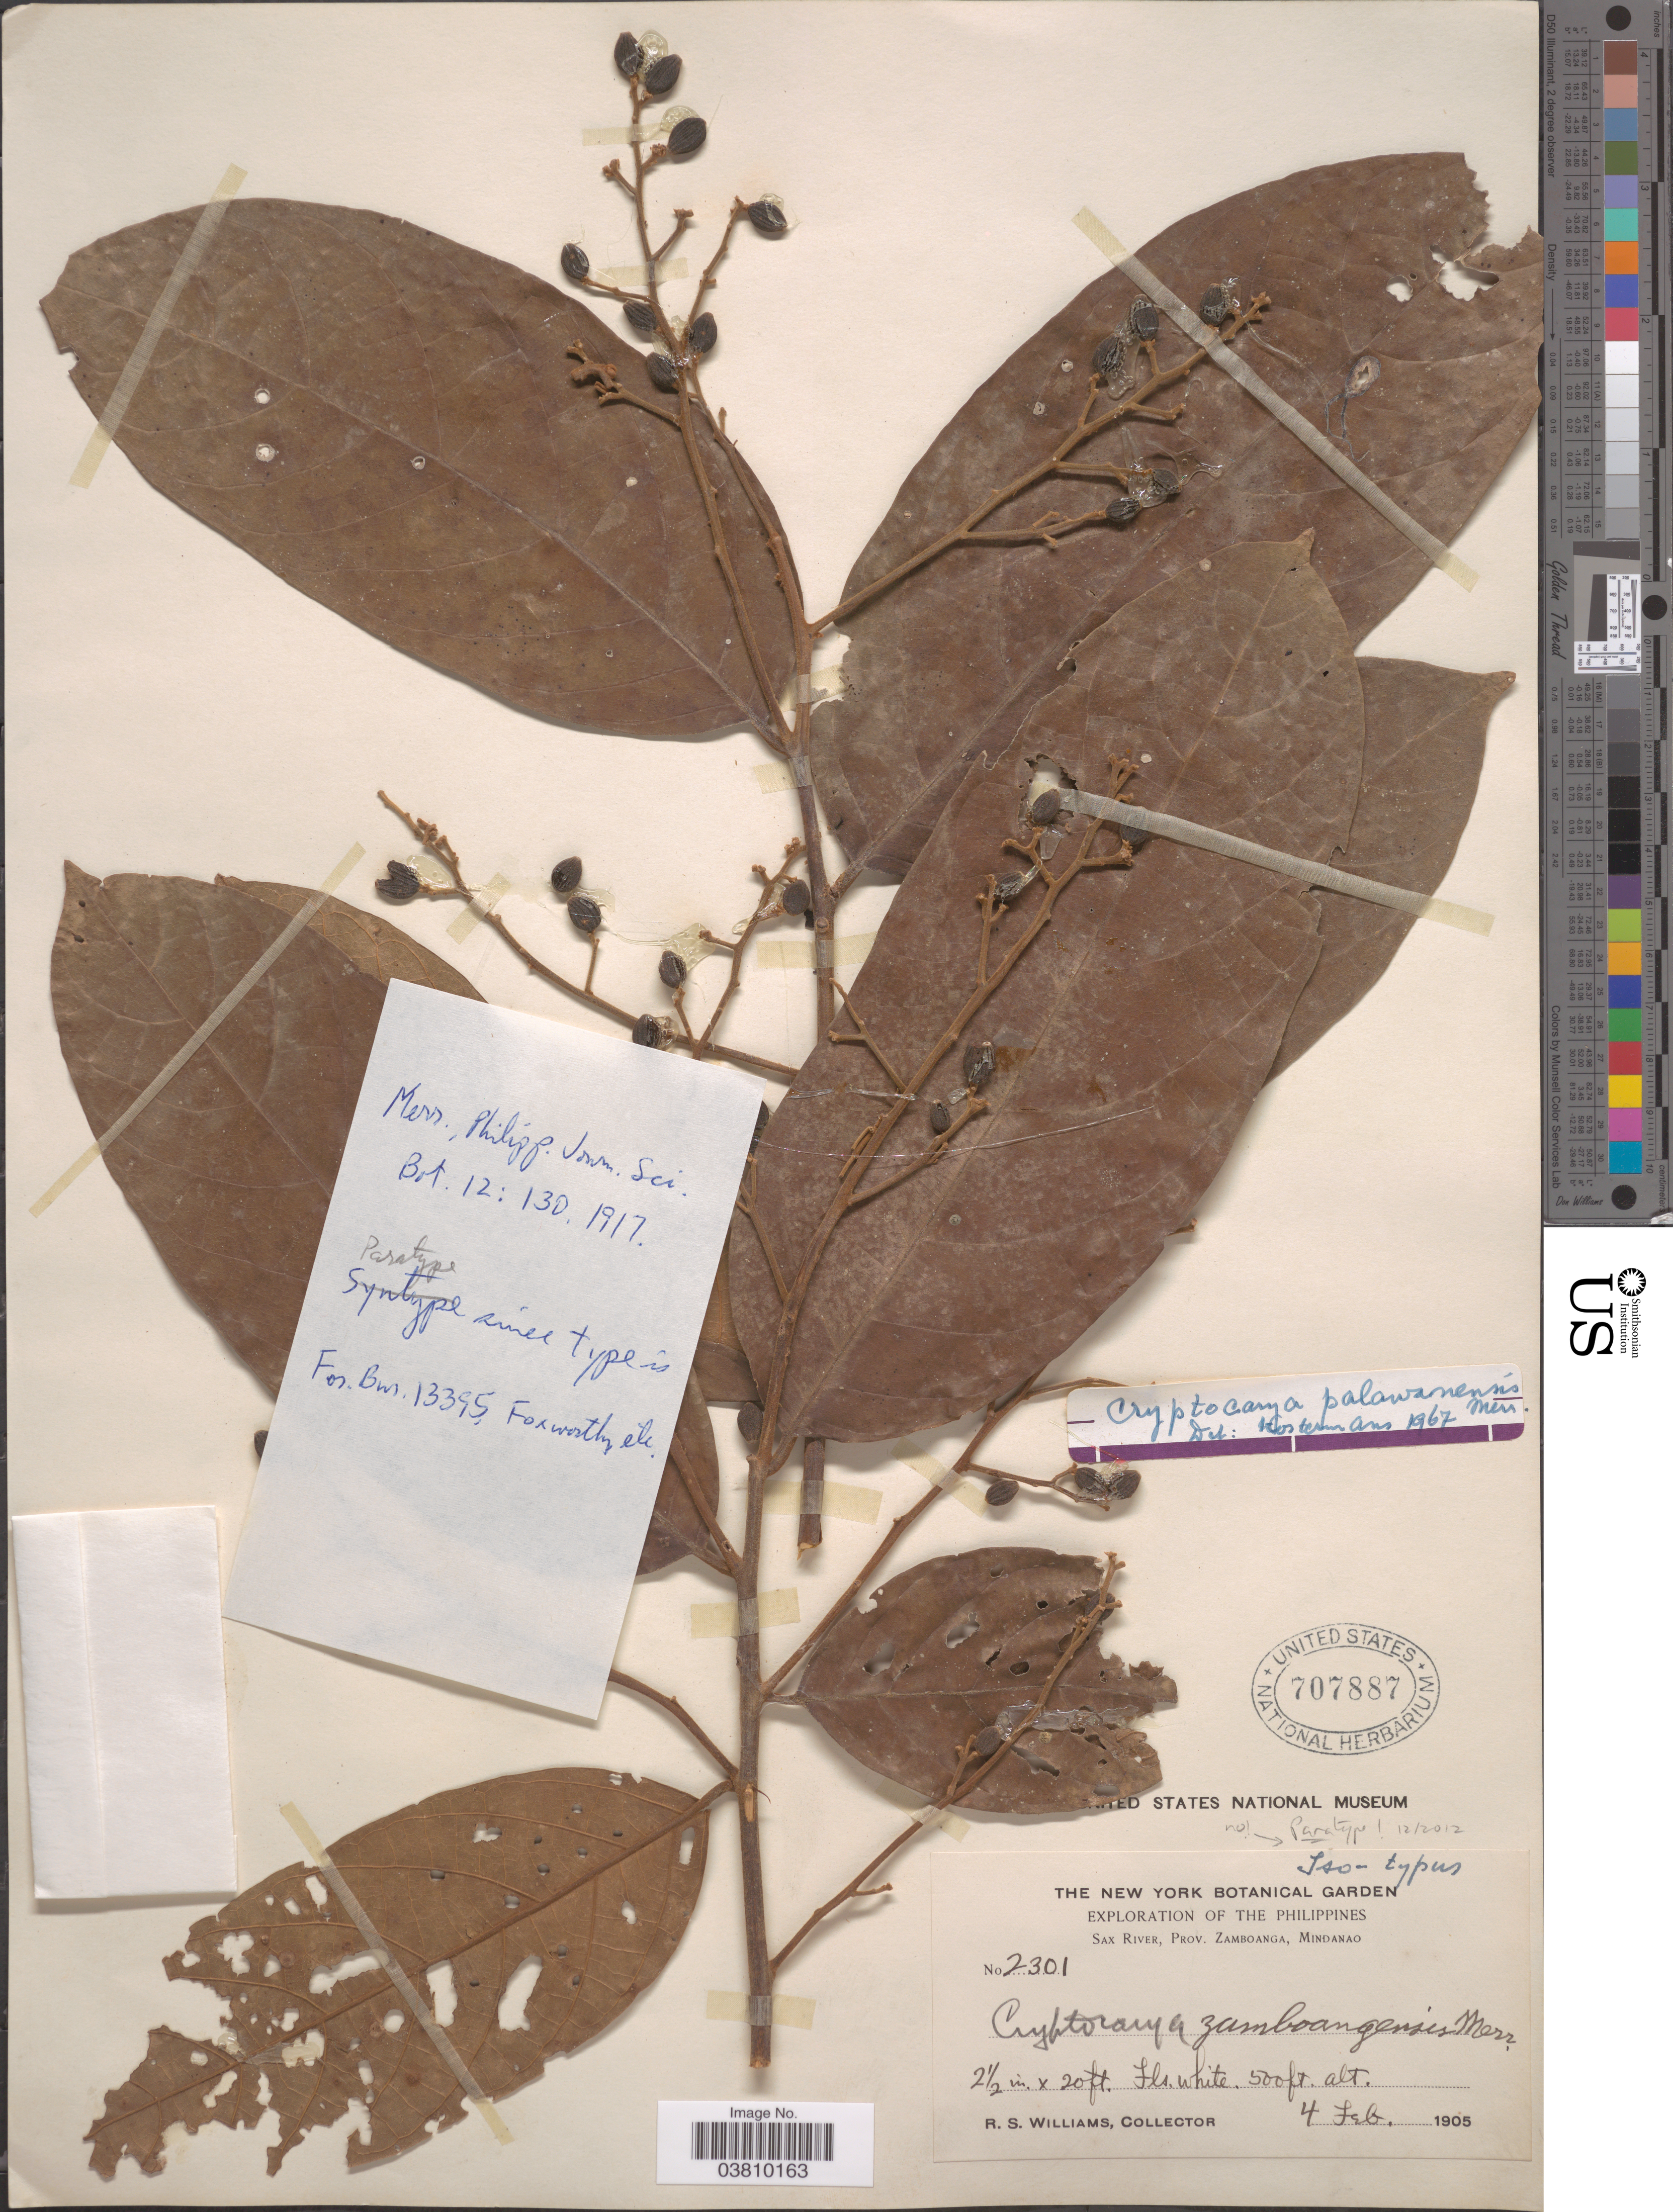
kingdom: Plantae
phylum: Tracheophyta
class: Magnoliopsida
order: Laurales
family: Lauraceae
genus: Cryptocarya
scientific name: Cryptocarya palawanensis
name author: Merr.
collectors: R. S. Williams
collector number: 2301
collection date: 1905-02-04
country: Philippines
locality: Sax River, Prov. Zamboanga, Mindanao.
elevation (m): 152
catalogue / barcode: US 707887